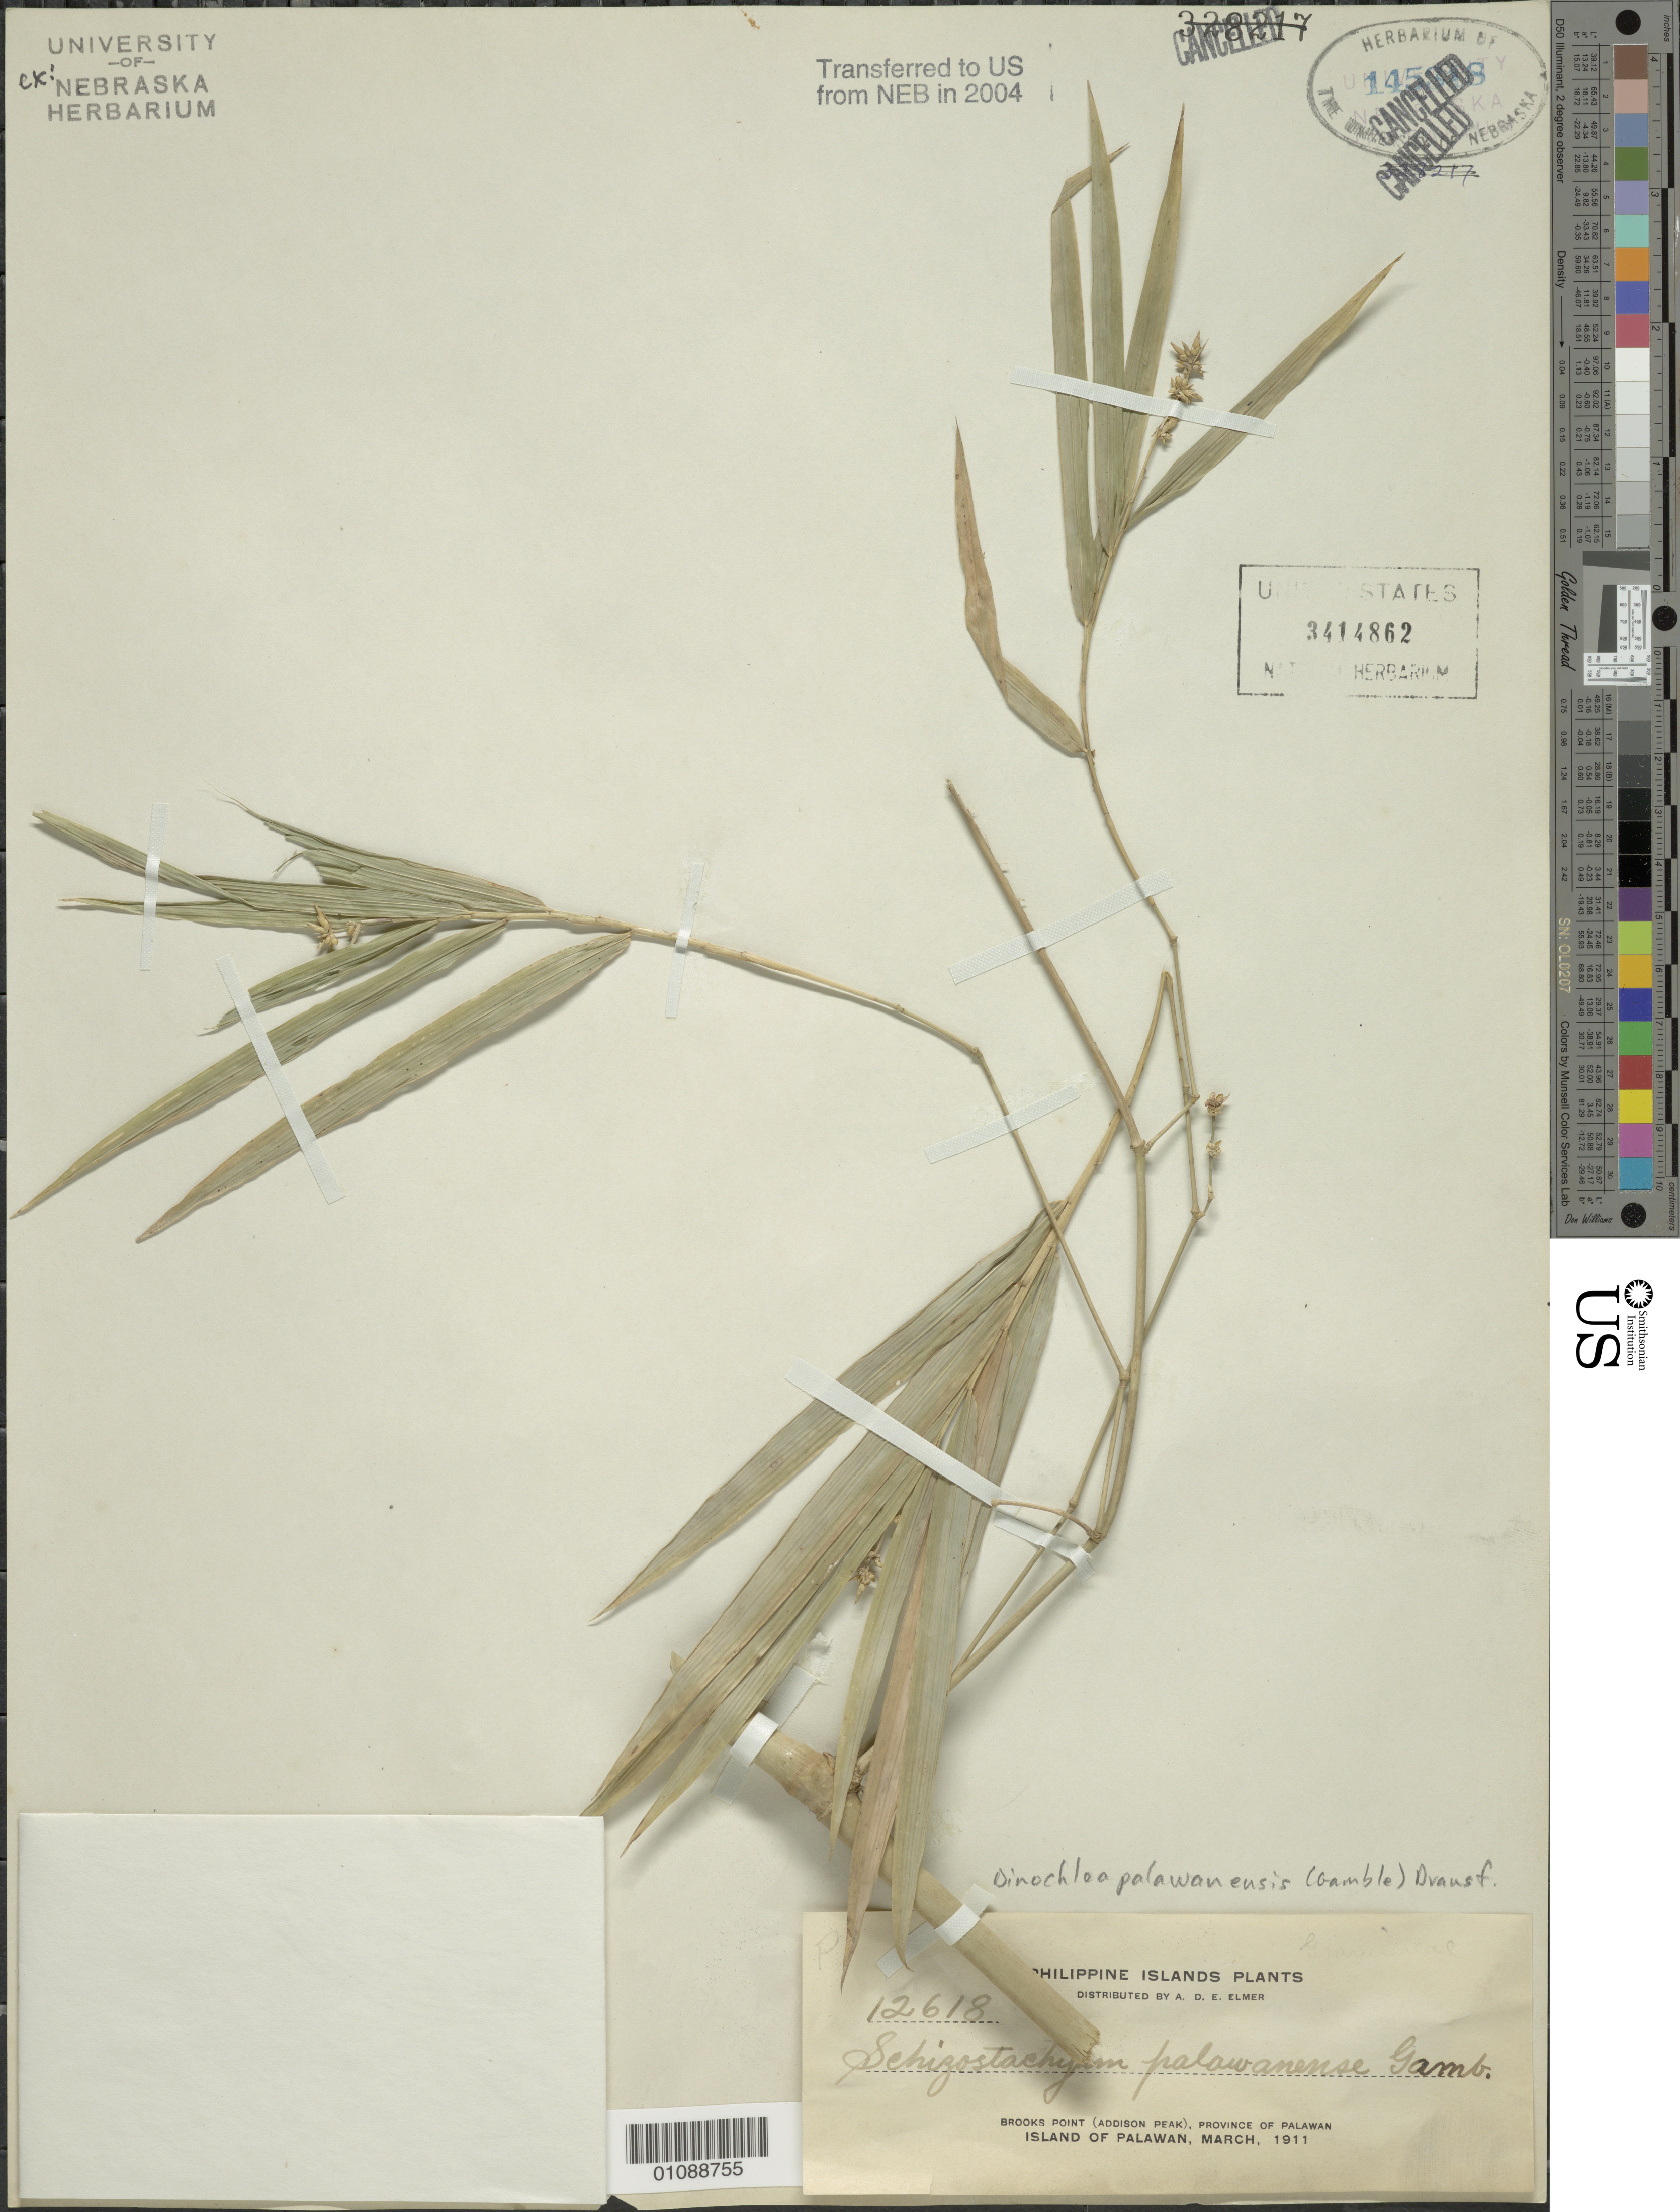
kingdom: Plantae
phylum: Tracheophyta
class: Liliopsida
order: Poales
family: Poaceae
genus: Dinochloa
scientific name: Dinochloa palawanensis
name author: (Gamble) S. Dransf.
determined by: Smith, Stephen F., (US), NMNH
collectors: A. D. E. Elmer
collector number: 12618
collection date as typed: Mar 1911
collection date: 1911-03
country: Philippines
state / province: Mimaropa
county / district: Palawan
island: Palawan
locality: Brooks Point, Addison Peak.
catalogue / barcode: US 3414862